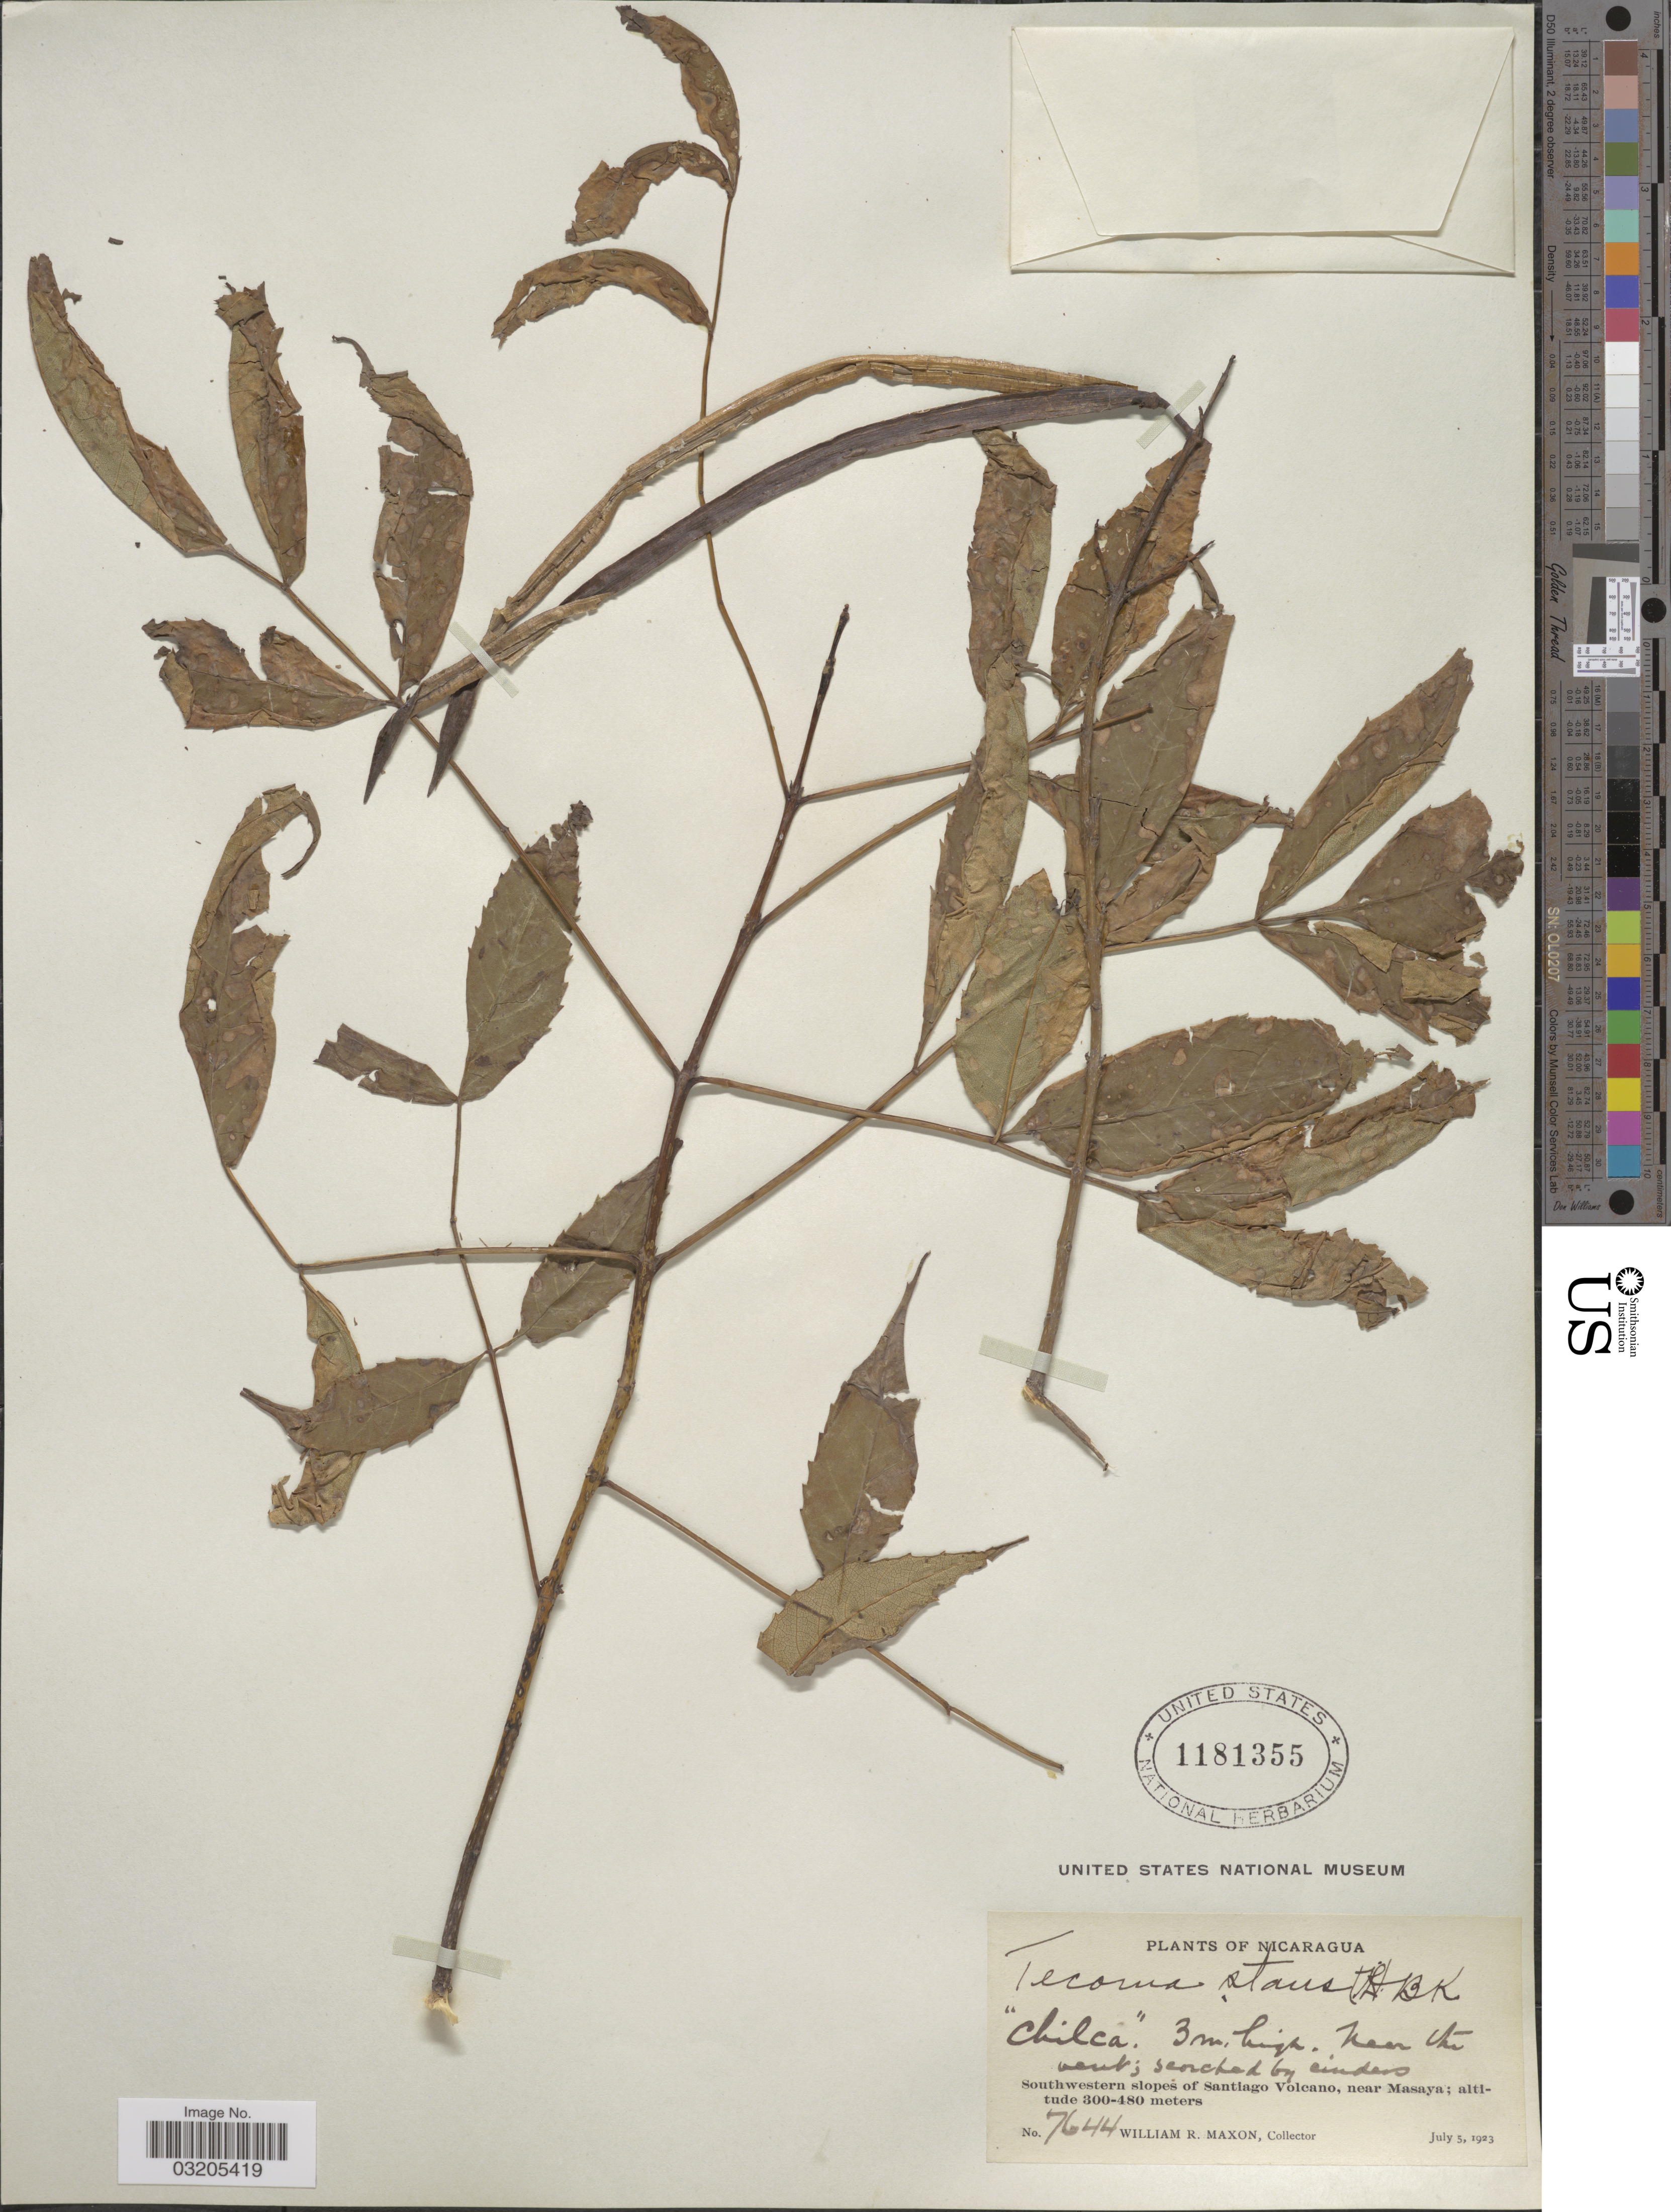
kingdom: Plantae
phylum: Tracheophyta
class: Magnoliopsida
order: Lamiales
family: Bignoniaceae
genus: Tecoma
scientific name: Tecoma stans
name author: (L.) Juss. ex Kunth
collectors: W. R. Maxon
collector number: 7644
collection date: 1923-07-05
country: Nicaragua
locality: Southwestern slopes of Santiago Volcano, near Masaya.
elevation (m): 300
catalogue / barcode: US 1181355